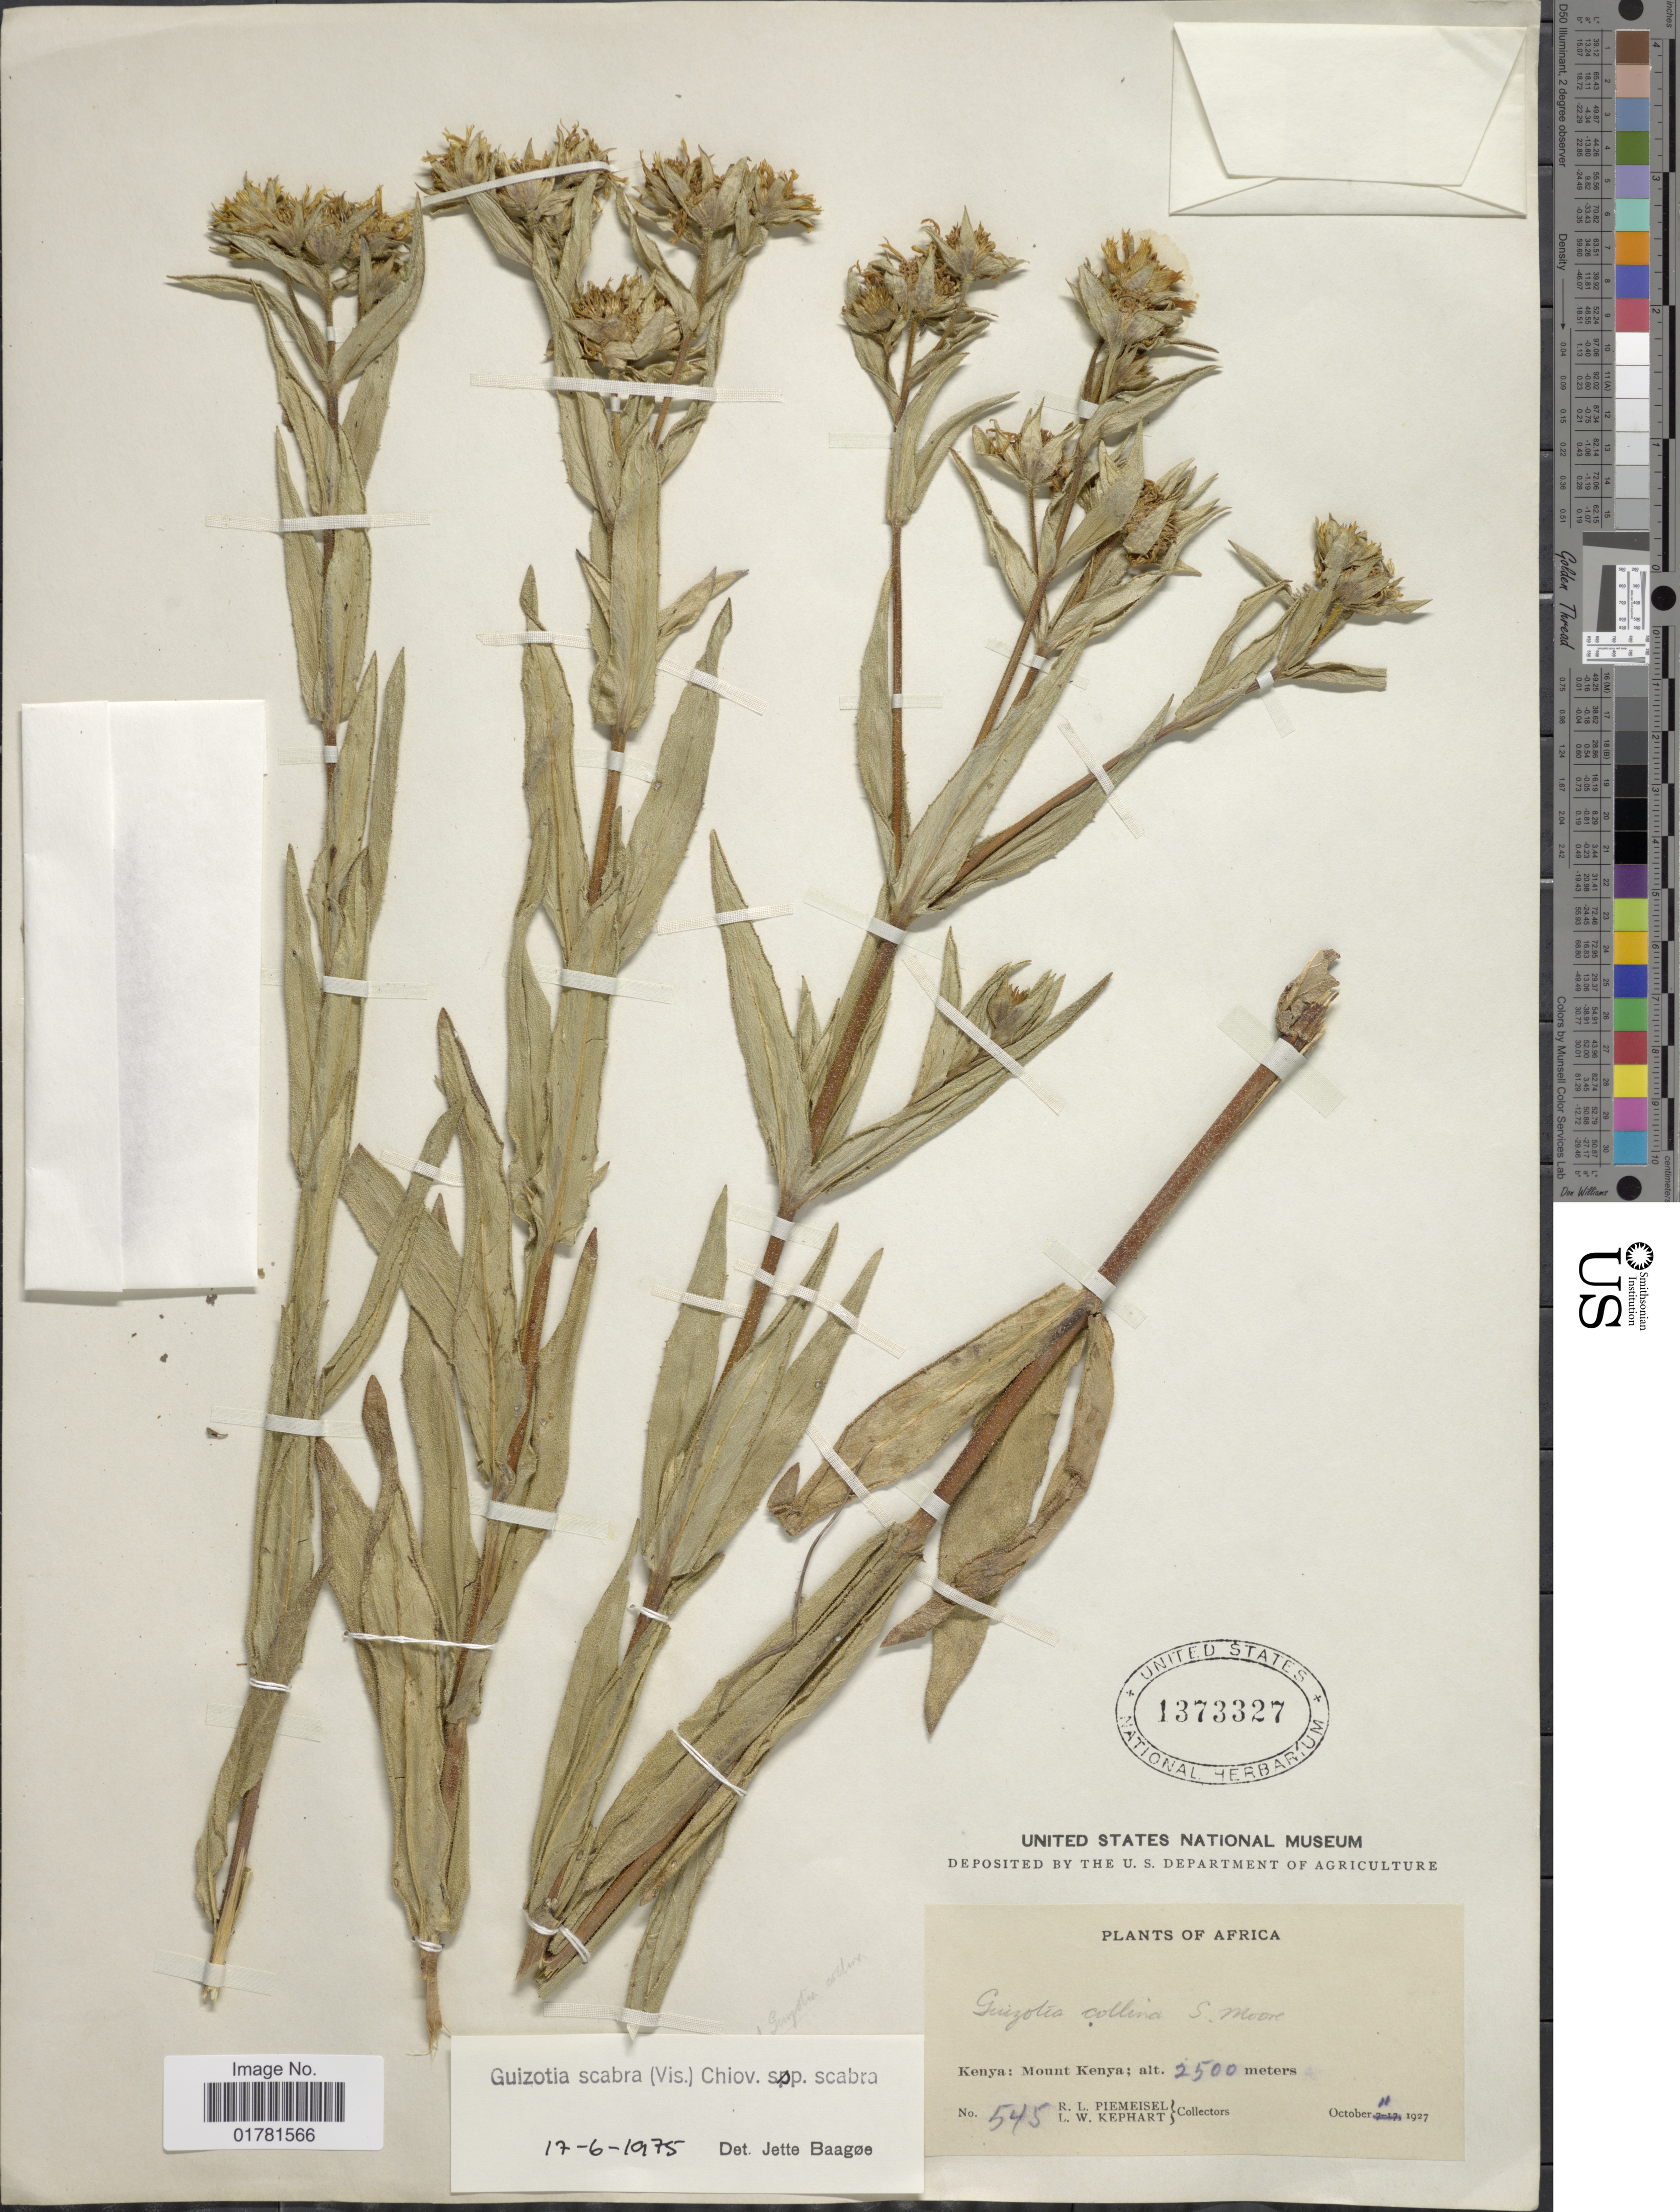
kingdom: Plantae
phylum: Tracheophyta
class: Magnoliopsida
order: Asterales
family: Asteraceae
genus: Guizotia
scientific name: Guizotia scabra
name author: Chiov.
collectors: R. L. Piemeisel & L. W. Kephart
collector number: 545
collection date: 1927-10-11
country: Kenya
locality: Africa, Mount Kenya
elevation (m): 2500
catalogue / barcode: US 1373327